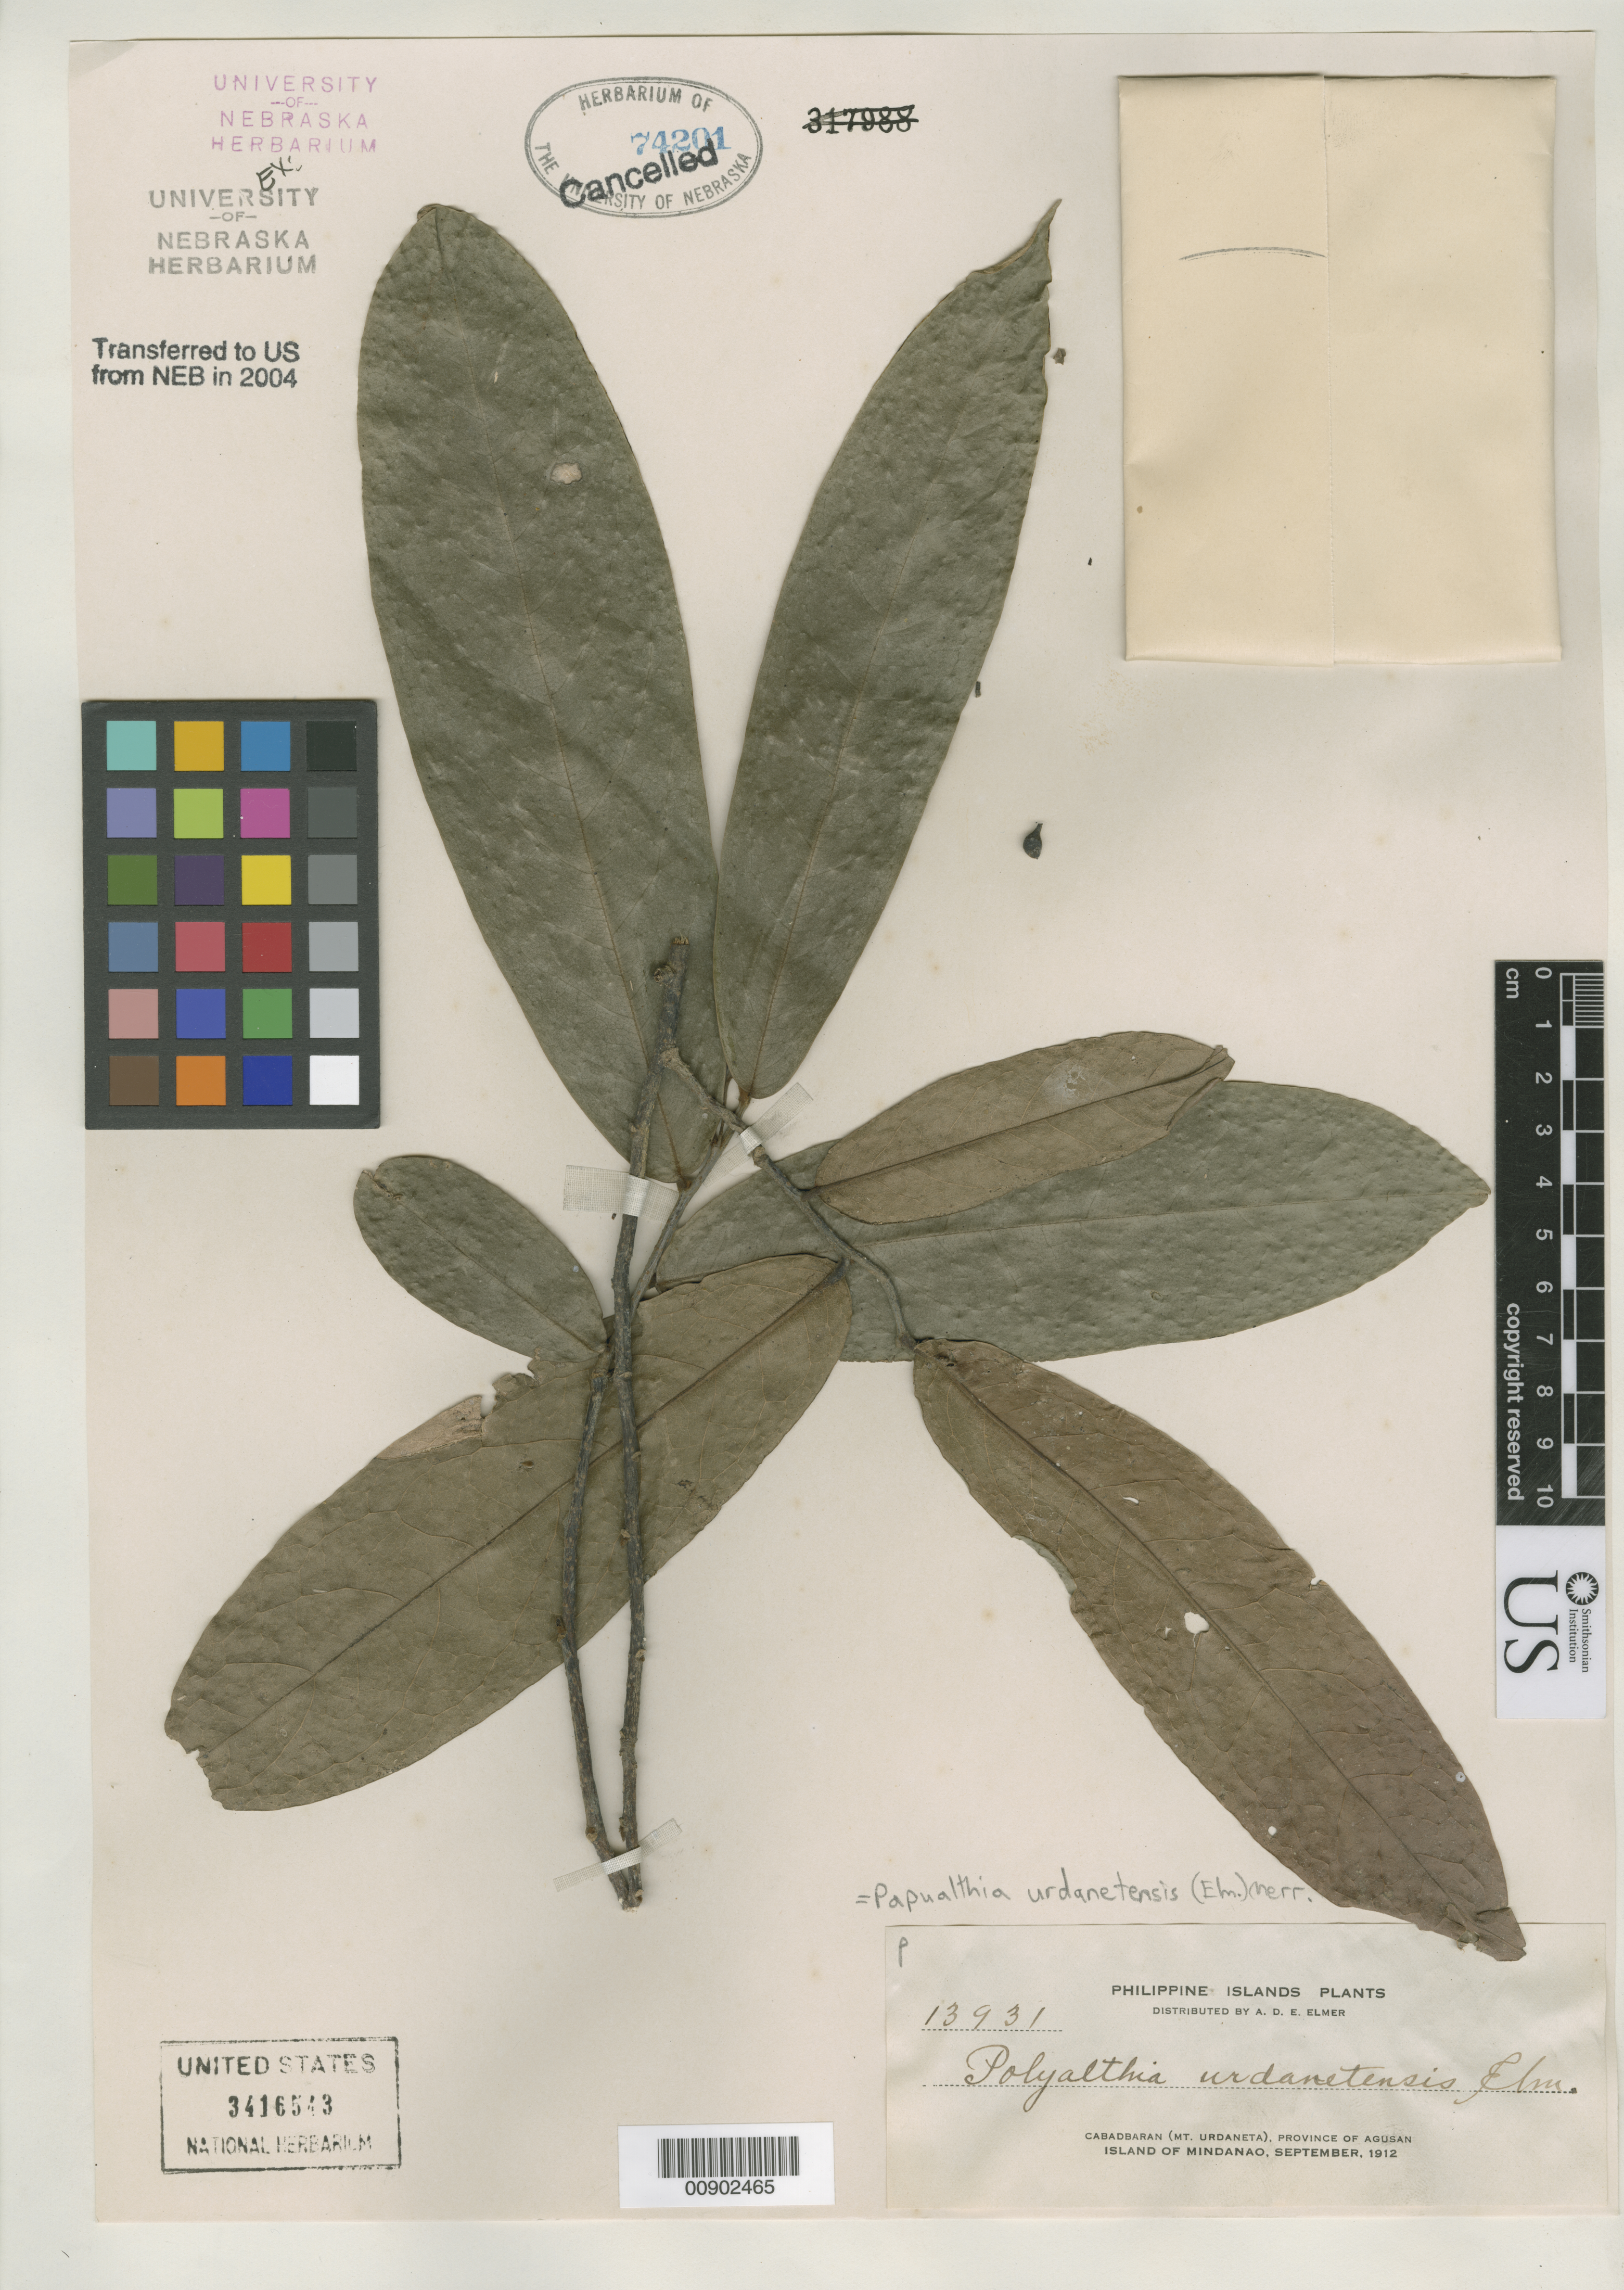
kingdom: Plantae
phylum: Tracheophyta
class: Magnoliopsida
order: Magnoliales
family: Annonaceae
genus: Polyalthia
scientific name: Polyalthia urdanetensis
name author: Elmer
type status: Isotype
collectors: A. D. E. Elmer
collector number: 13931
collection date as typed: Sep 1912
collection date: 1912-09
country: Philippines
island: Mindanao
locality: Cabadbaran (Mt. Urdaneta), Province of Agusan.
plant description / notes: Specimen ex Herbarium of the University of Nebraska. Transferred to US from NEB in 2004.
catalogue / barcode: US 3416543